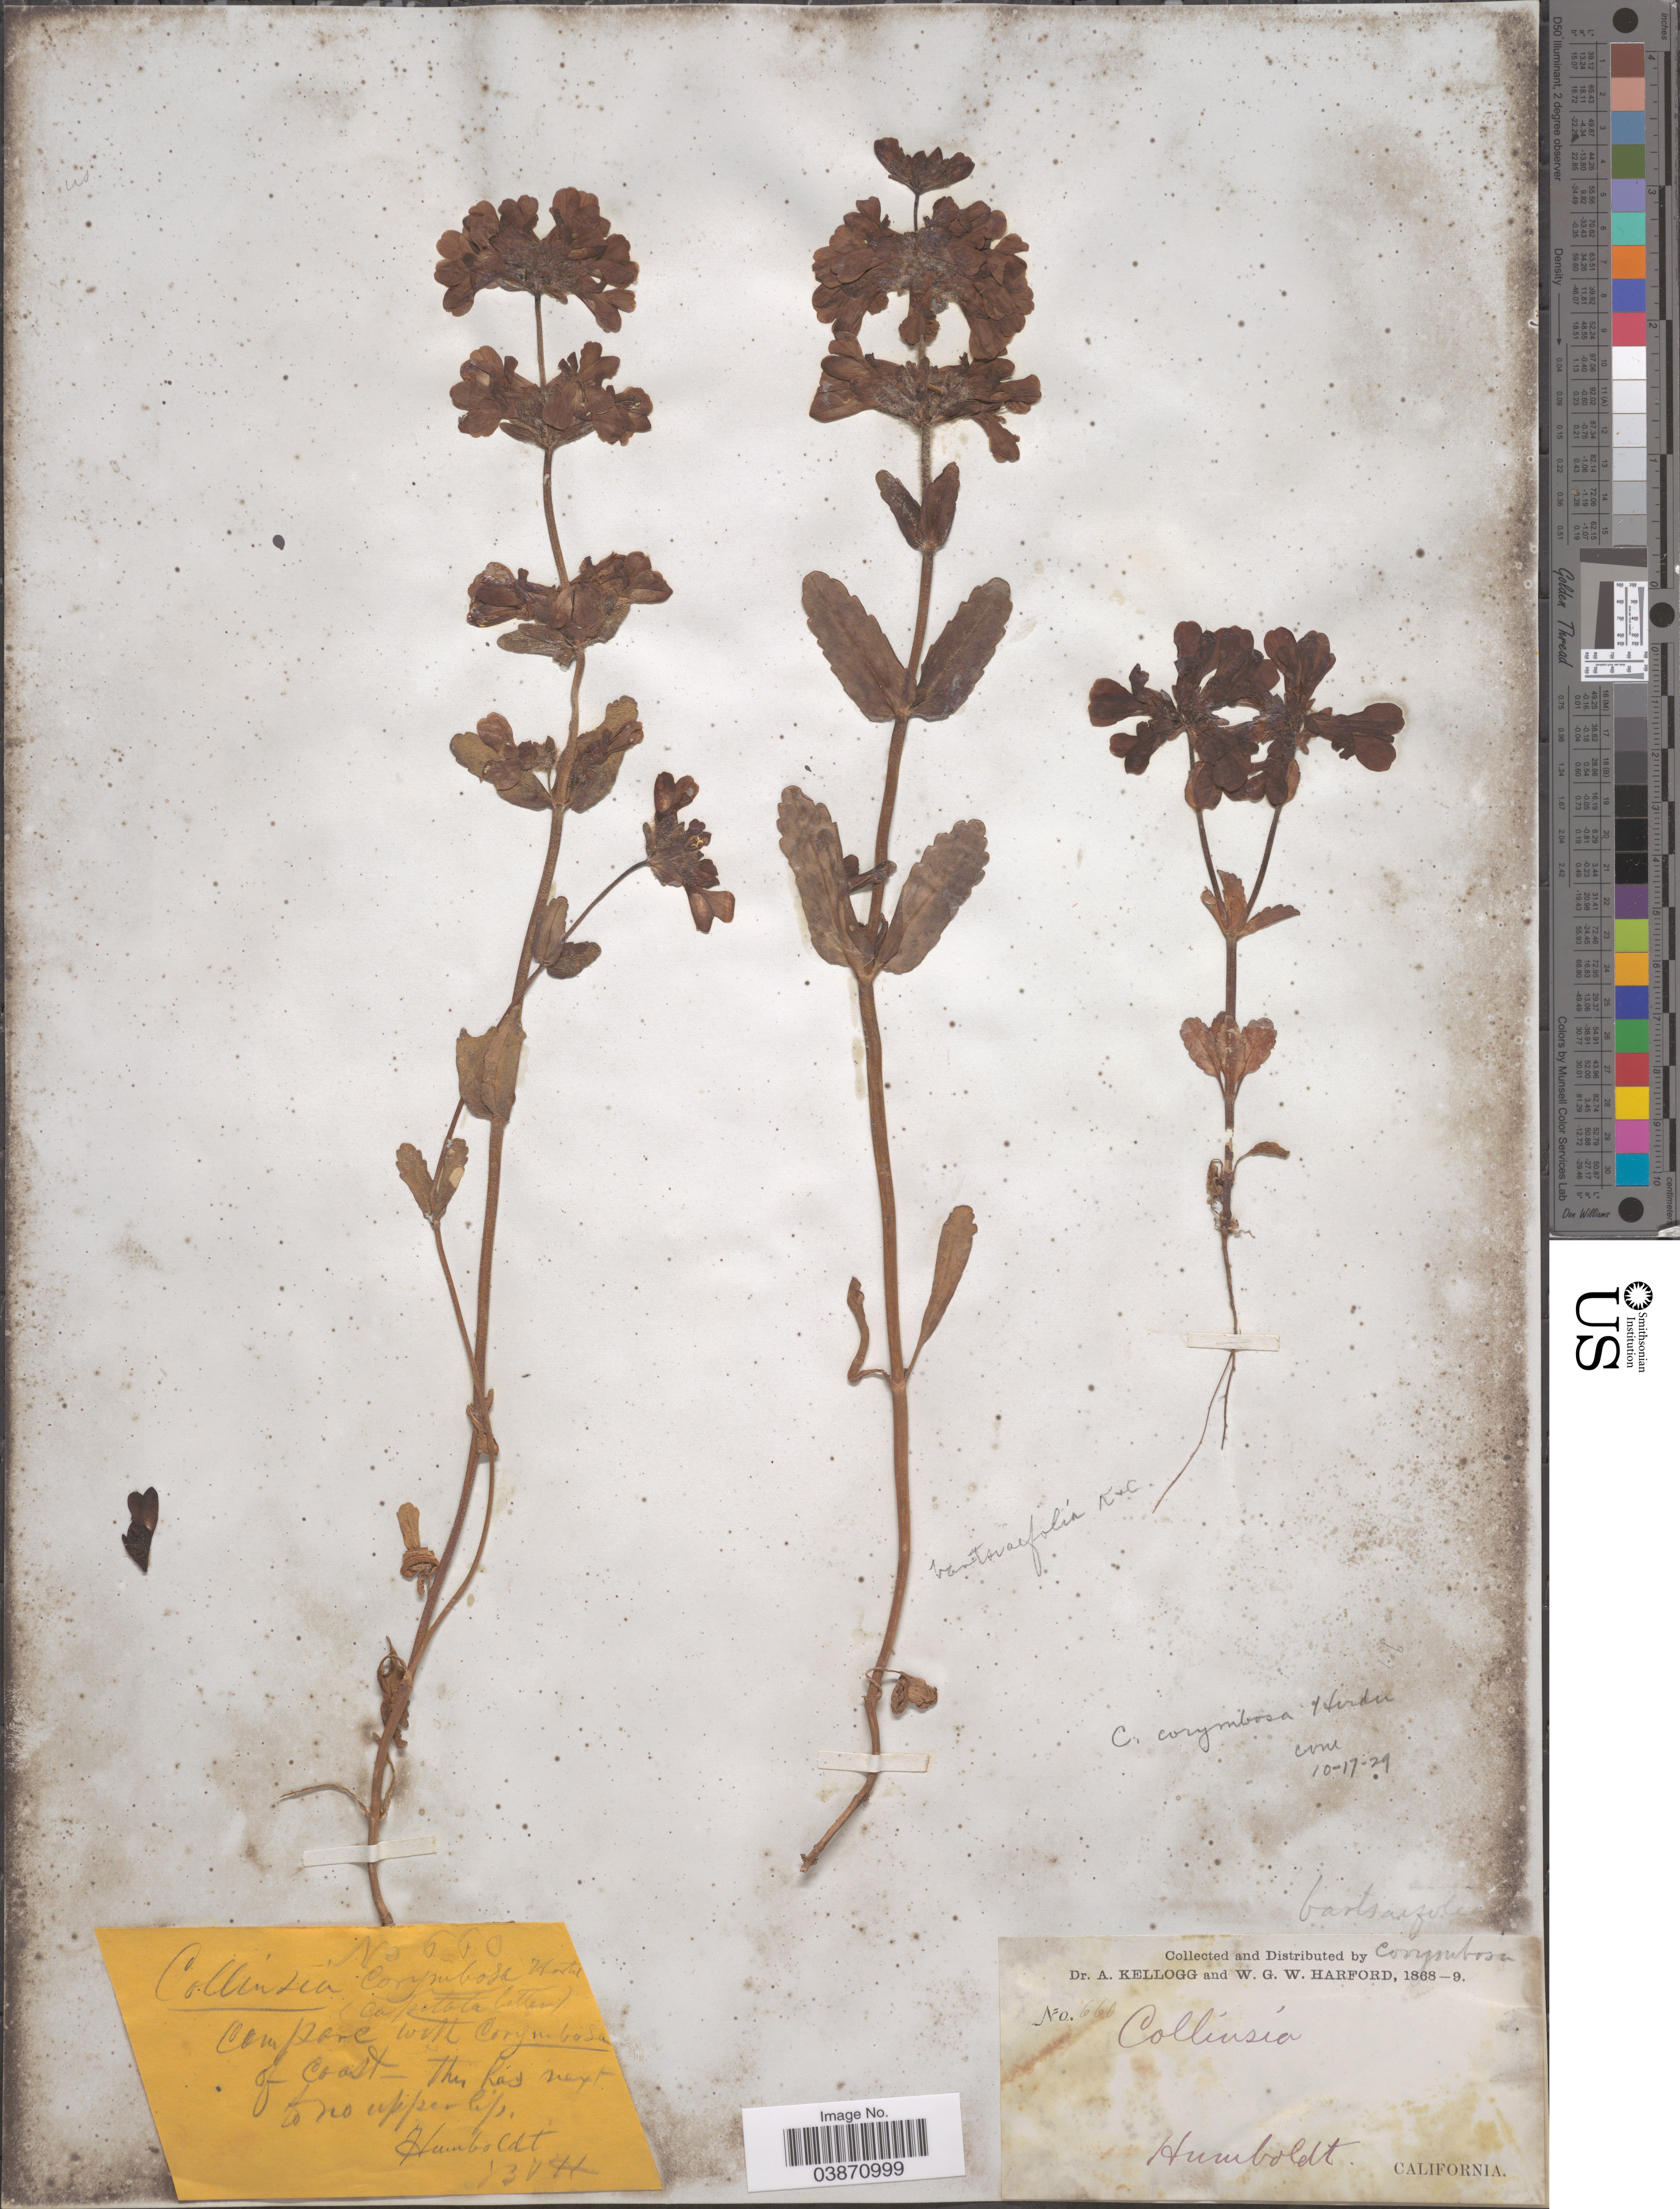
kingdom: Plantae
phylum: Tracheophyta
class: Magnoliopsida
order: Lamiales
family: Plantaginaceae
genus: Collinsia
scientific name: Collinsia corymbosa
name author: Herder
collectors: A. Kellogg & W. G. W. Harford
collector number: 660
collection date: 1868/1869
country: United States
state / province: California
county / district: Humboldt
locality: Humboldt.